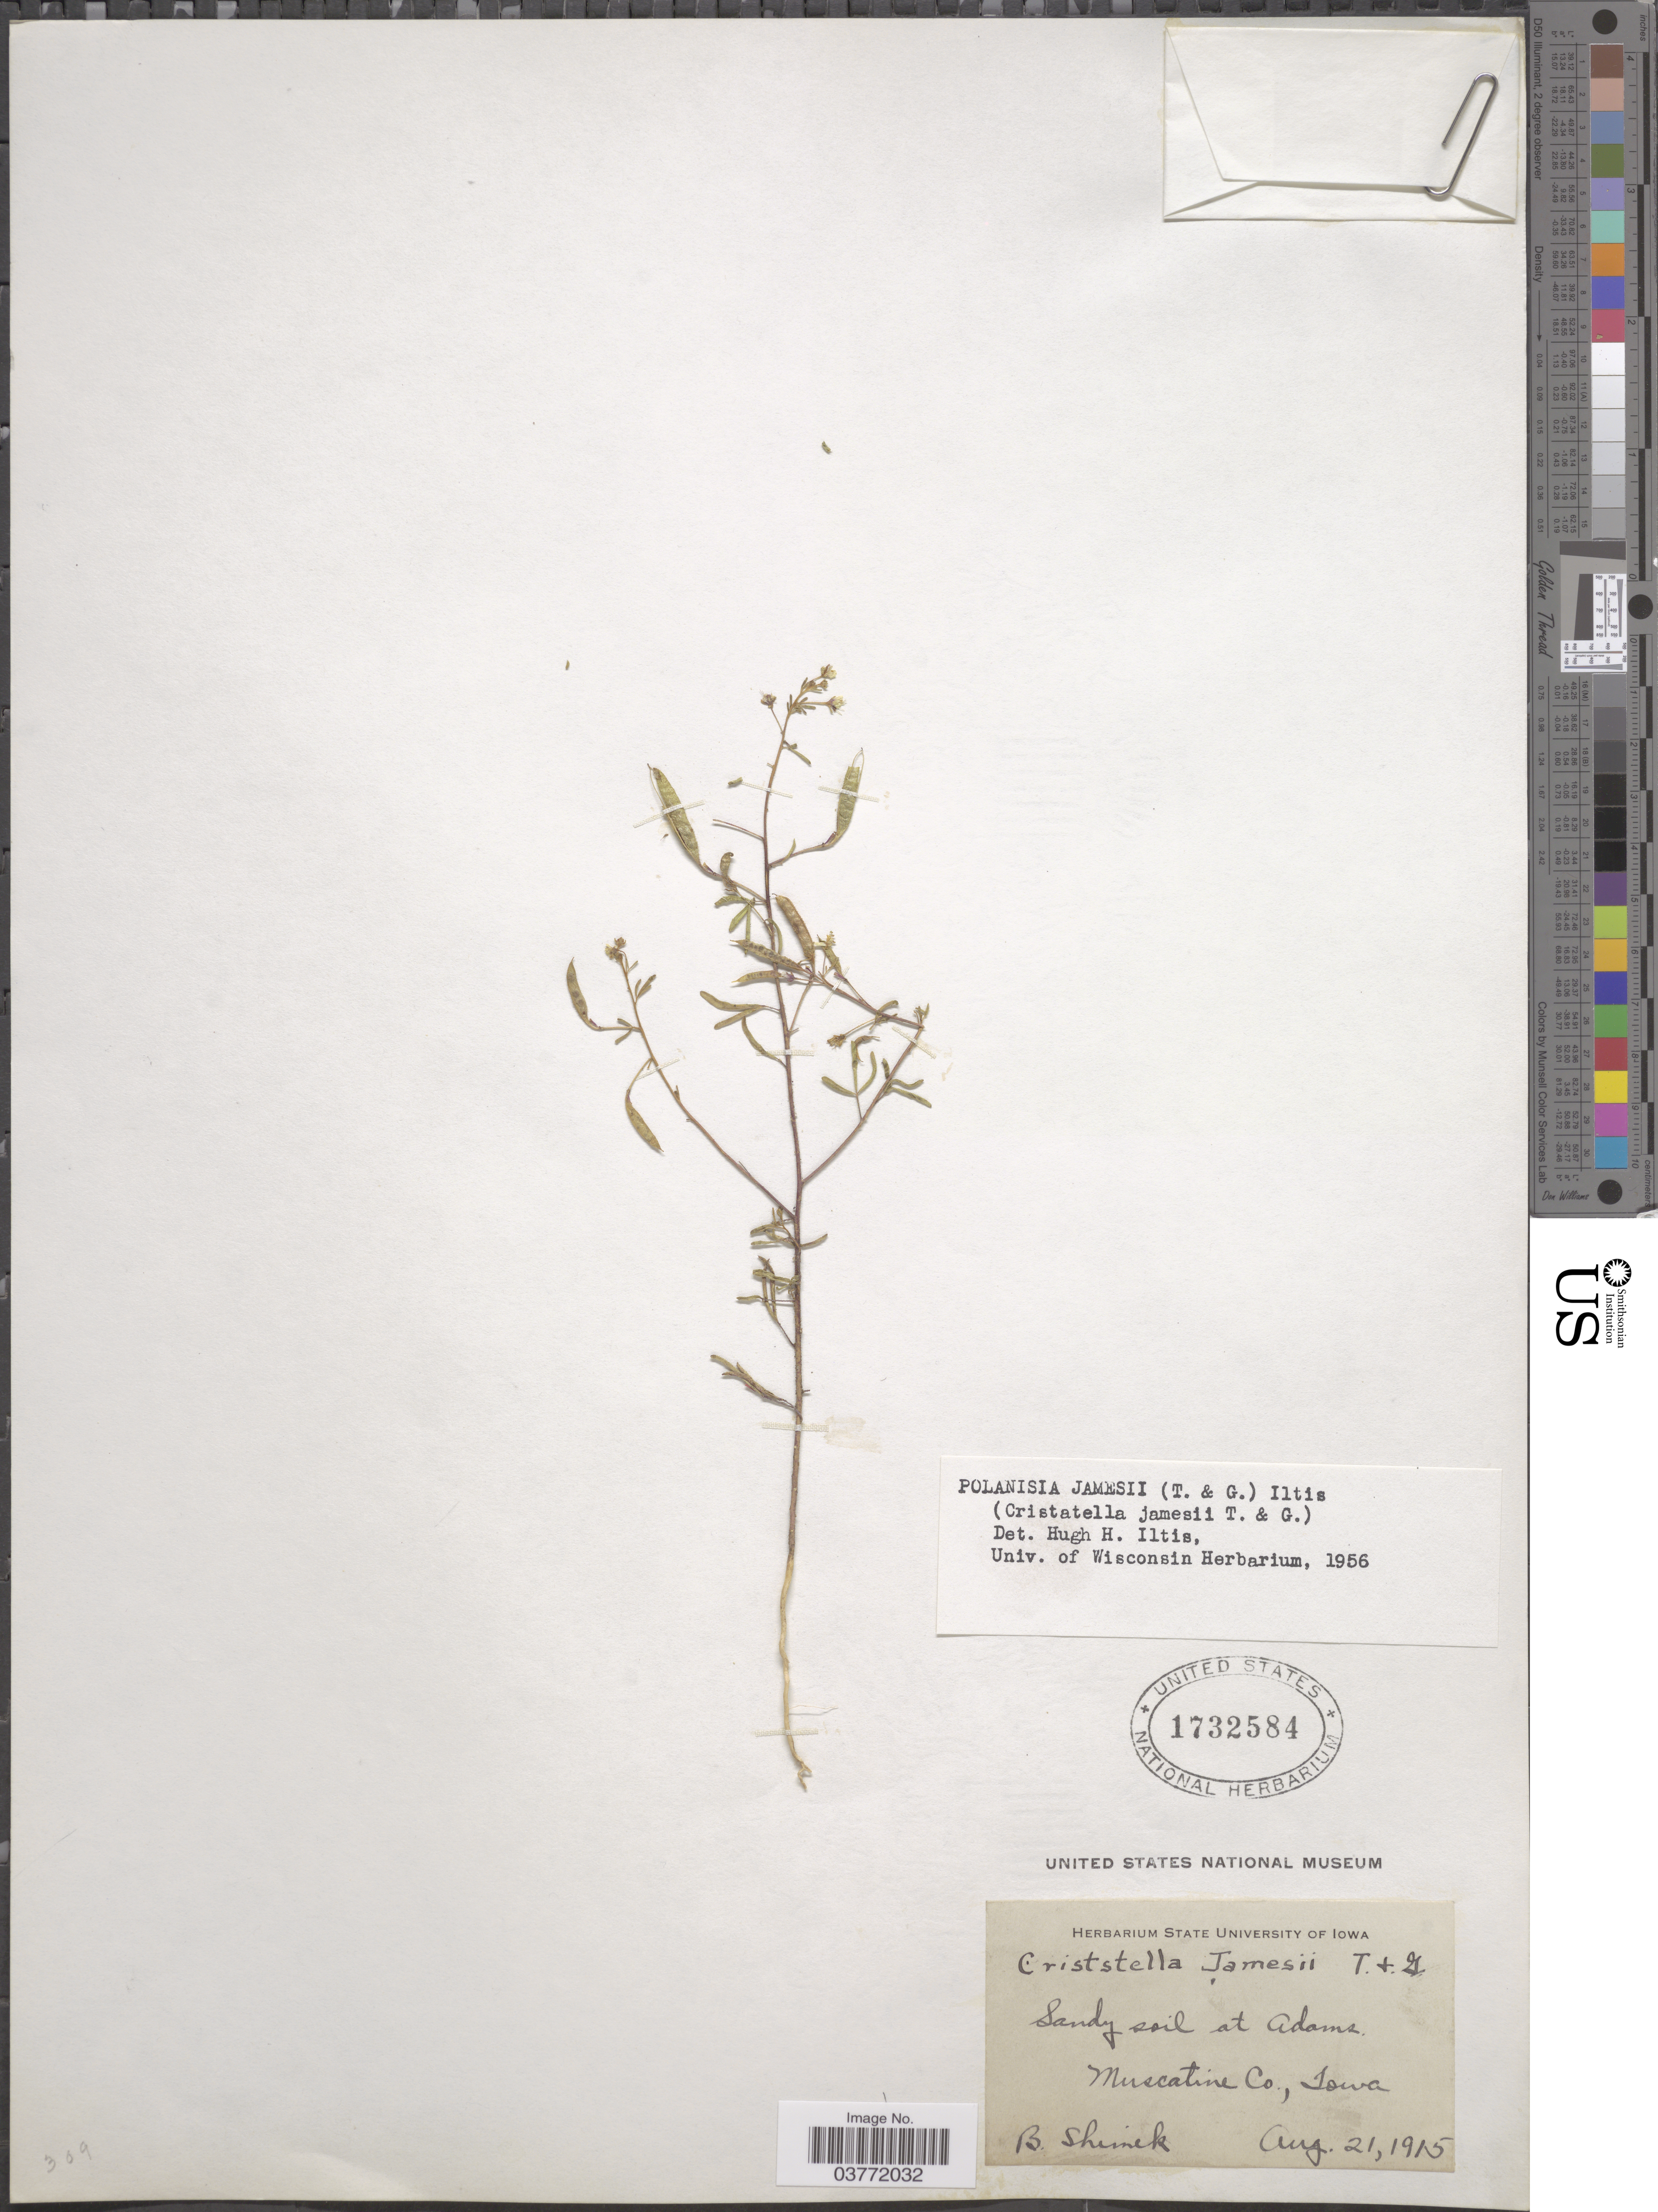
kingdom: Plantae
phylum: Tracheophyta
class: Magnoliopsida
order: Brassicales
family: Cleomaceae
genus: Polanisia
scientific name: Polanisia jamesii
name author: (Torr. & A. Gray) Iltis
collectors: B. Shimek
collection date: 1915-08-21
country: United States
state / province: Iowa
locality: Sandy soil at Adams. Muscatine Co.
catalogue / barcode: US 1732584